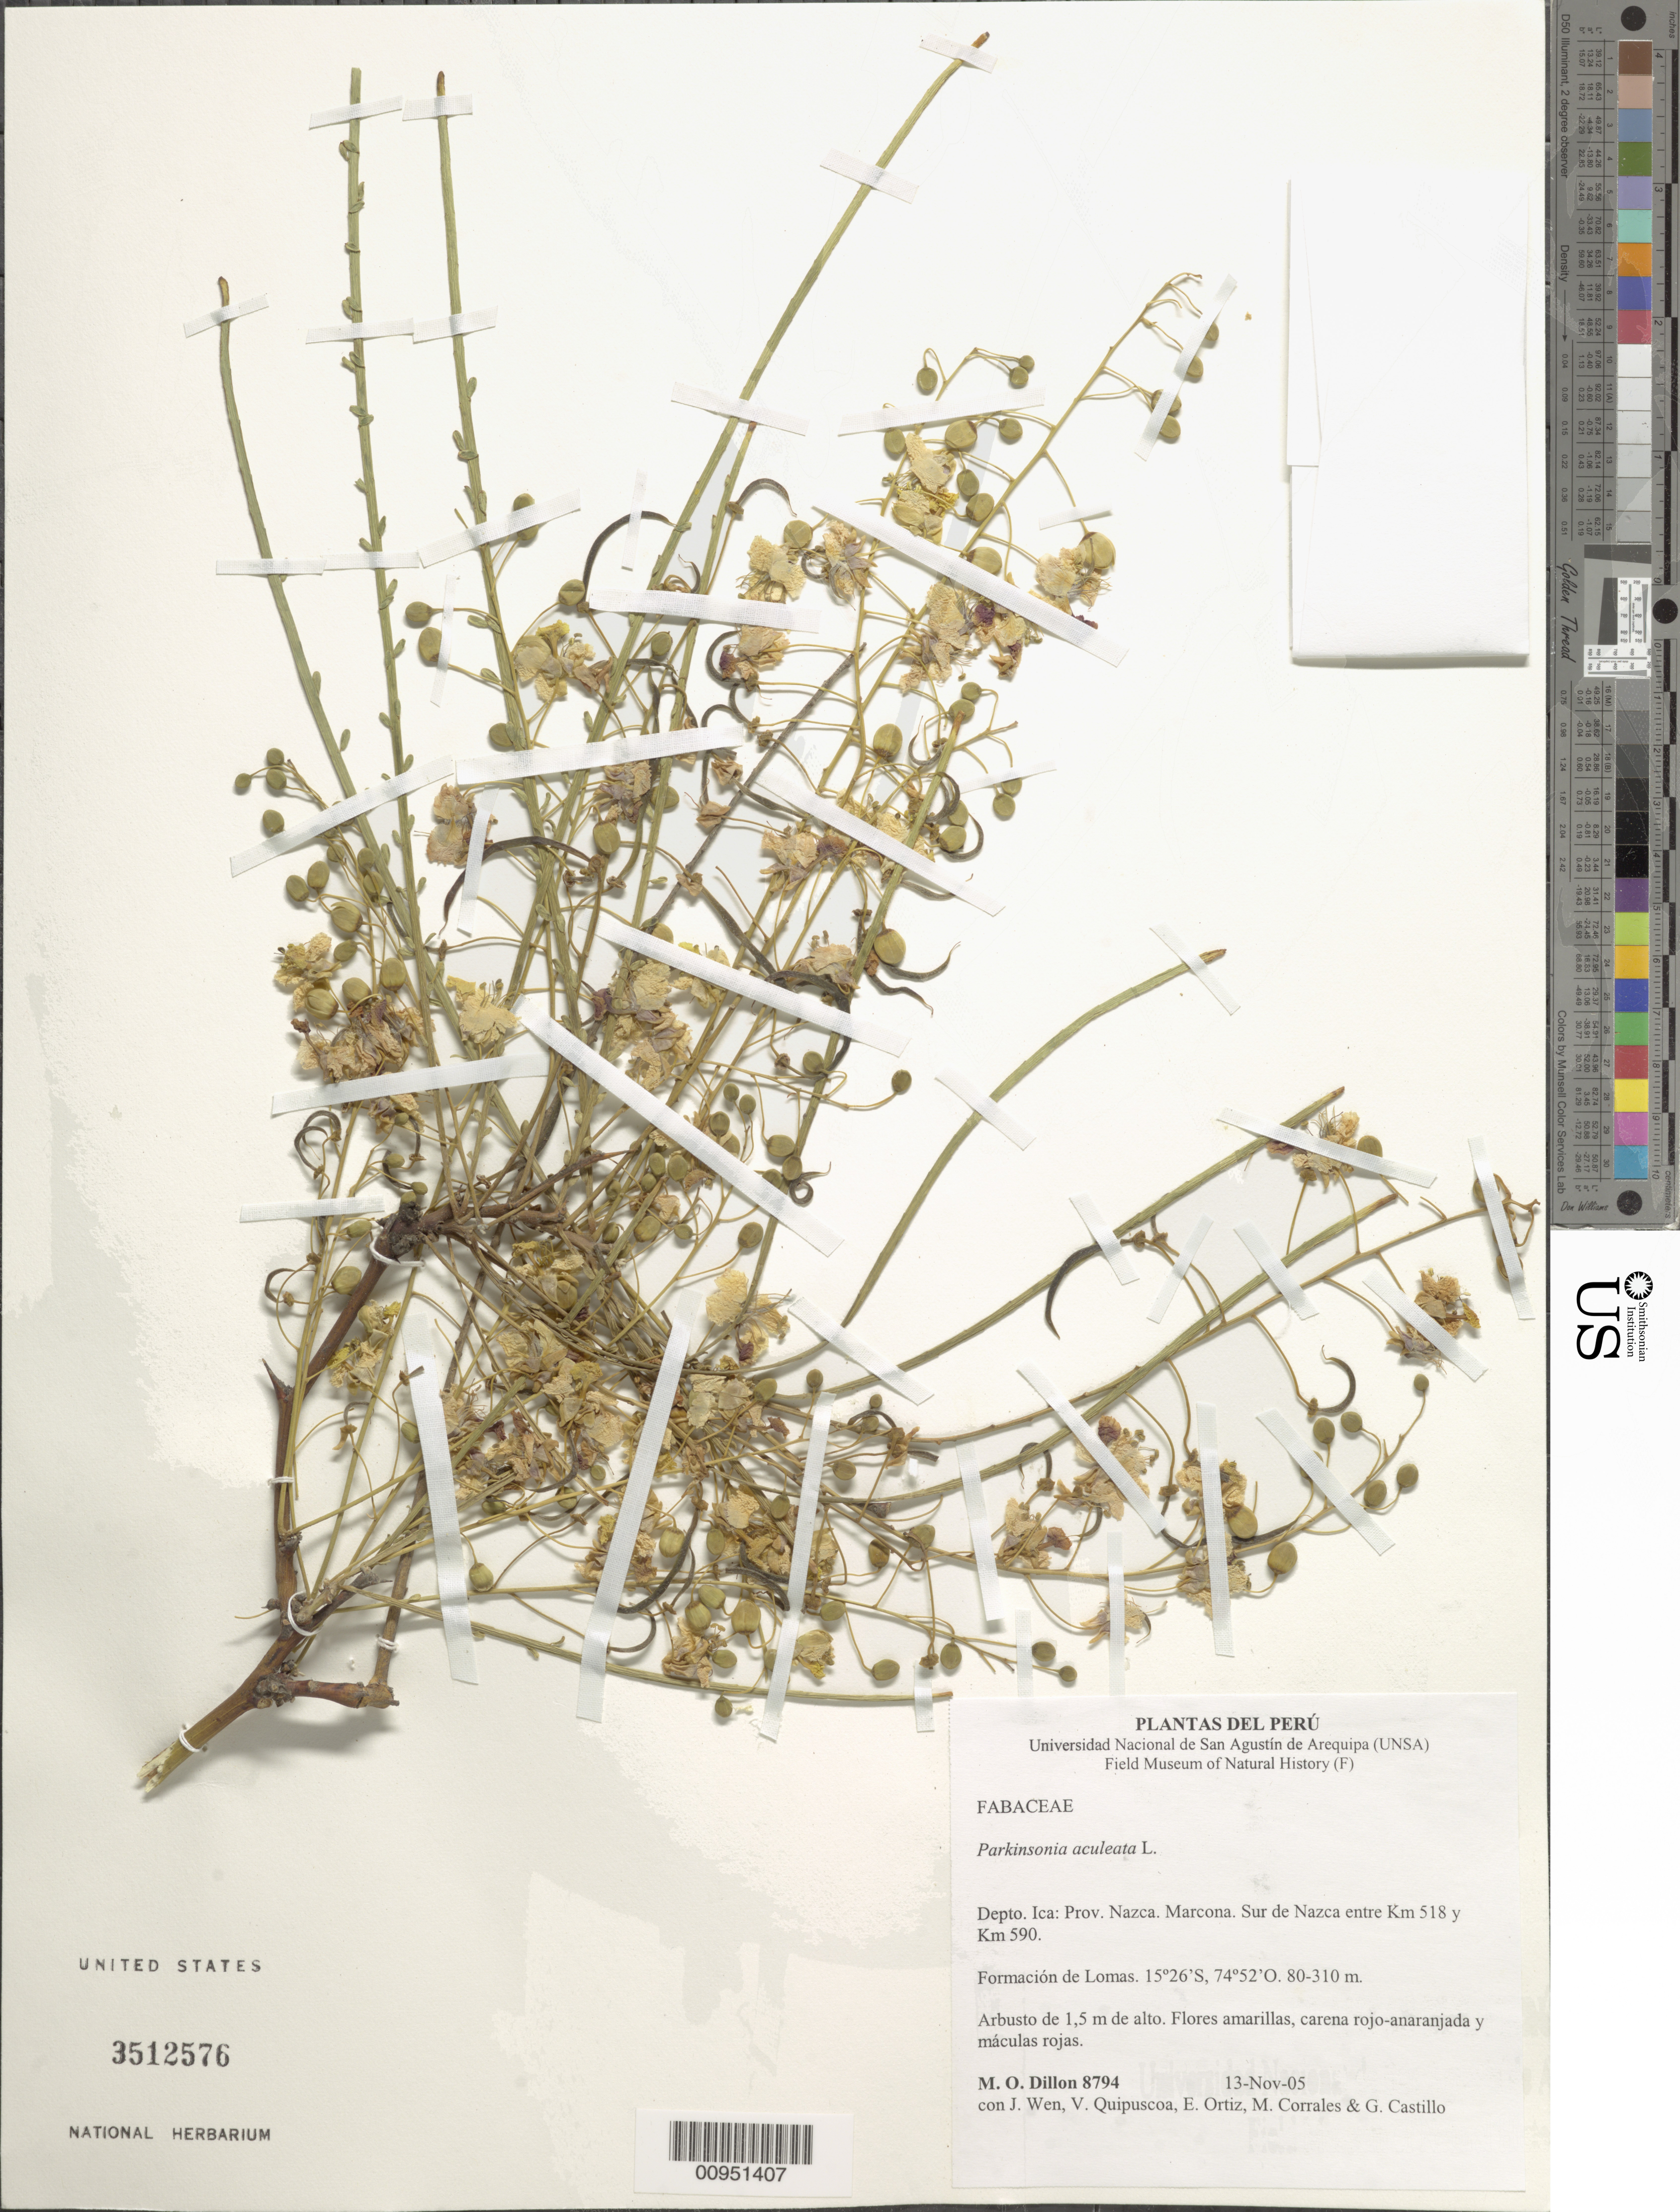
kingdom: Plantae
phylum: Tracheophyta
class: Magnoliopsida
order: Fabales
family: Fabaceae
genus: Parkinsonia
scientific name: Parkinsonia aculeata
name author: L.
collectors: M. O. Dillon, V. Quipuscoa, E. Ortiz, M. Corrales & G. Castillo C.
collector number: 8794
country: Peru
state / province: Ica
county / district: Nazca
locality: Marcona, Sur de Nazca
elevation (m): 80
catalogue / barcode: US 3512576